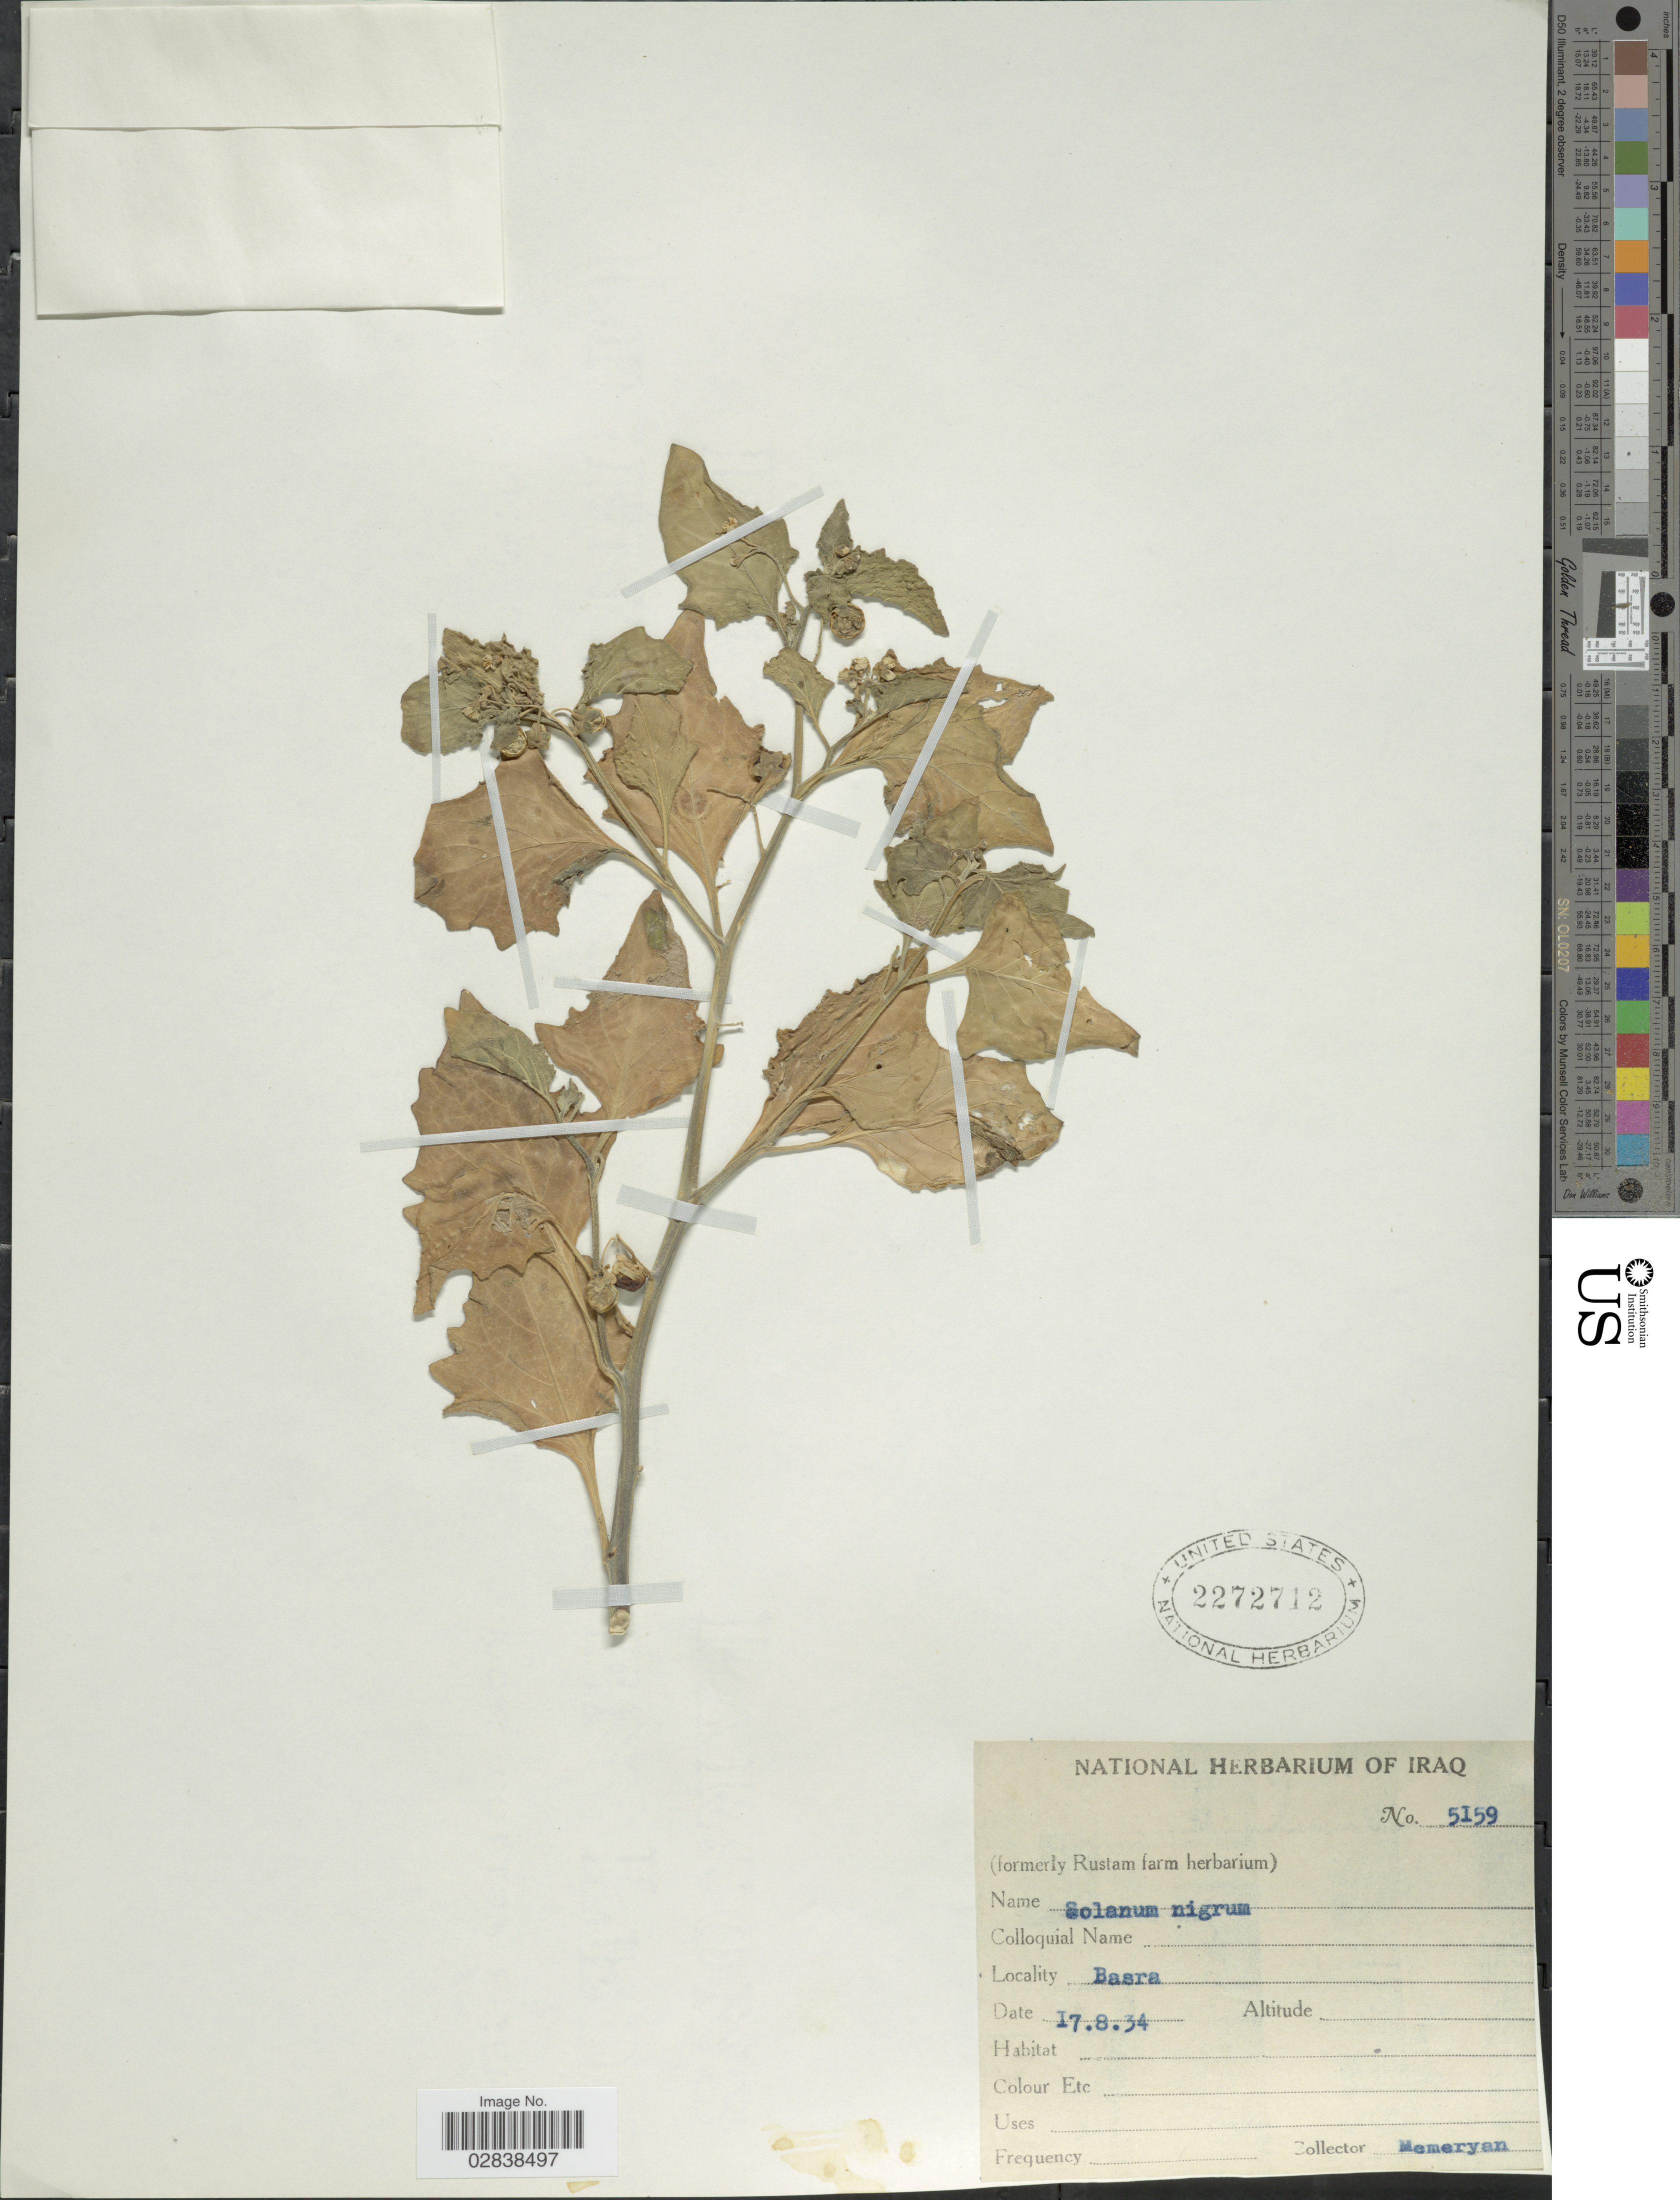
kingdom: Plantae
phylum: Tracheophyta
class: Magnoliopsida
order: Solanales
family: Solanaceae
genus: Solanum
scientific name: Solanum nigrum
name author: L.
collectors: Memeryan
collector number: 5159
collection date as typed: Transcribed d/m/y: 17/8/34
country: Iraq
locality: Basra.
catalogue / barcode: US 2272712